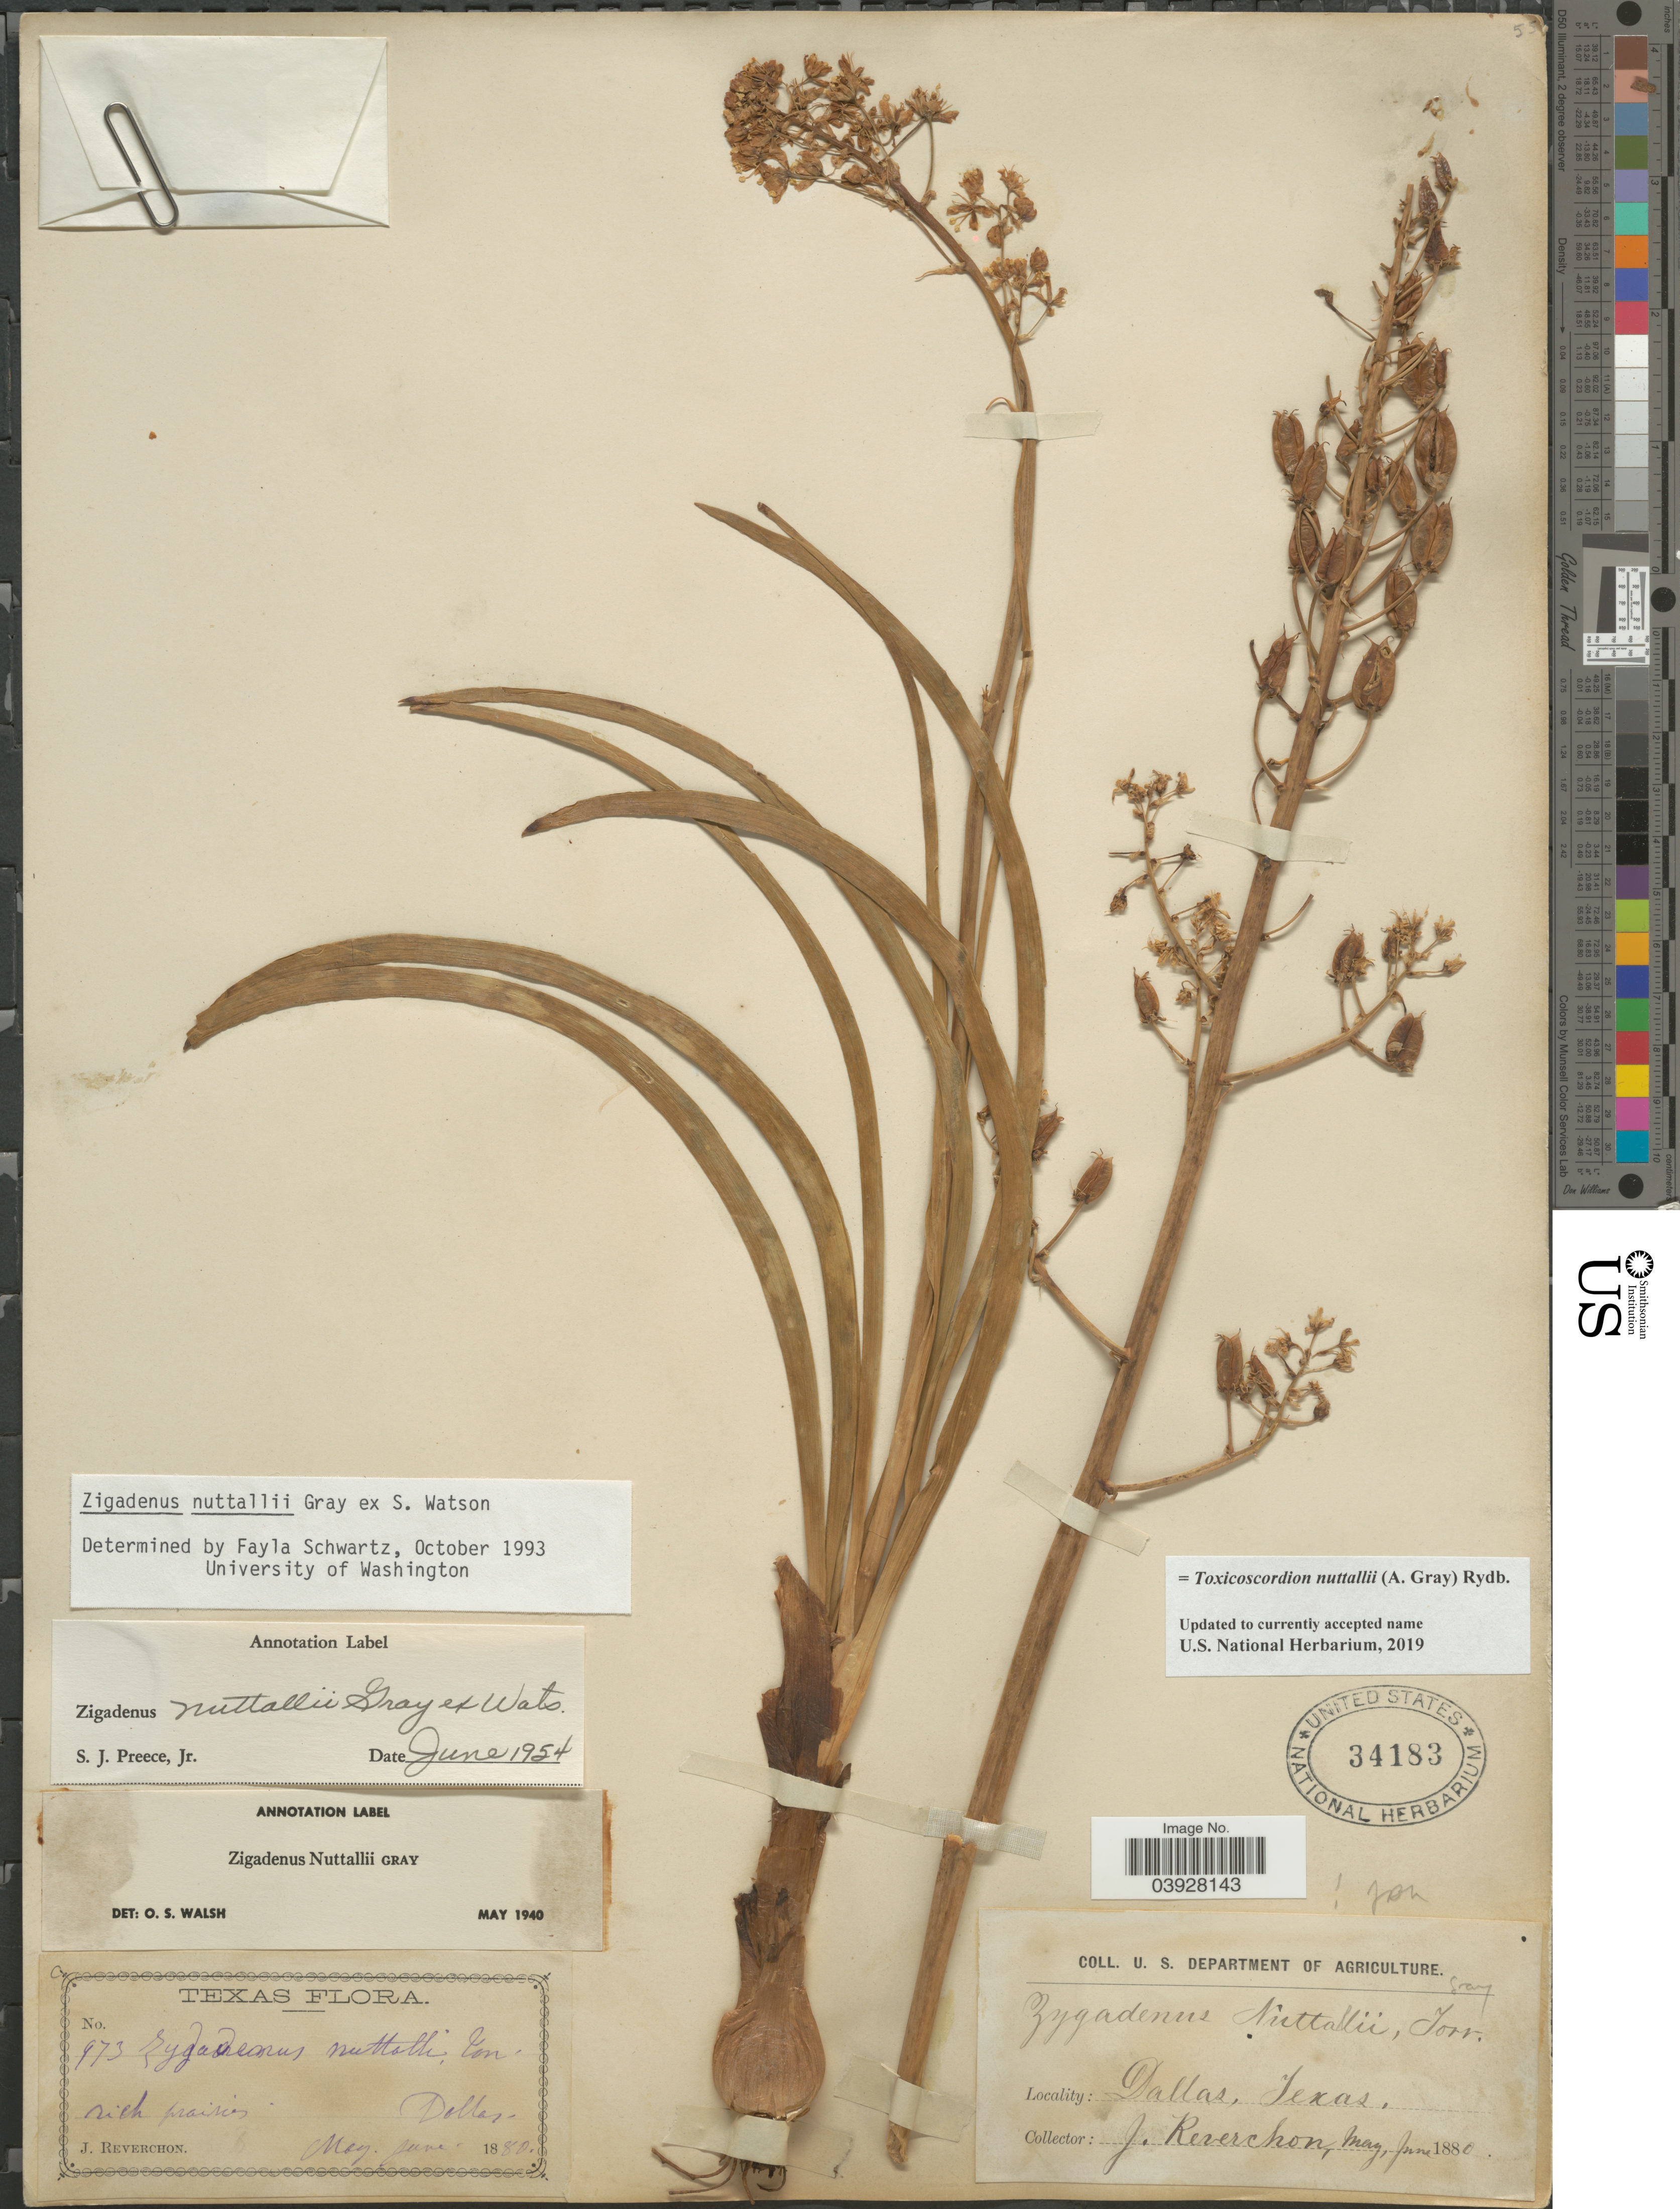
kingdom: Plantae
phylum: Tracheophyta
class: Liliopsida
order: Liliales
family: Melanthiaceae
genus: Toxicoscordion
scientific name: Toxicoscordion nuttallii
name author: (A. Gray) Rydb.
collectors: J. Reverchon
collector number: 973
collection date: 1880-05/1880-06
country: United States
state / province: Texas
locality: Dallas.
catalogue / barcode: US 34183